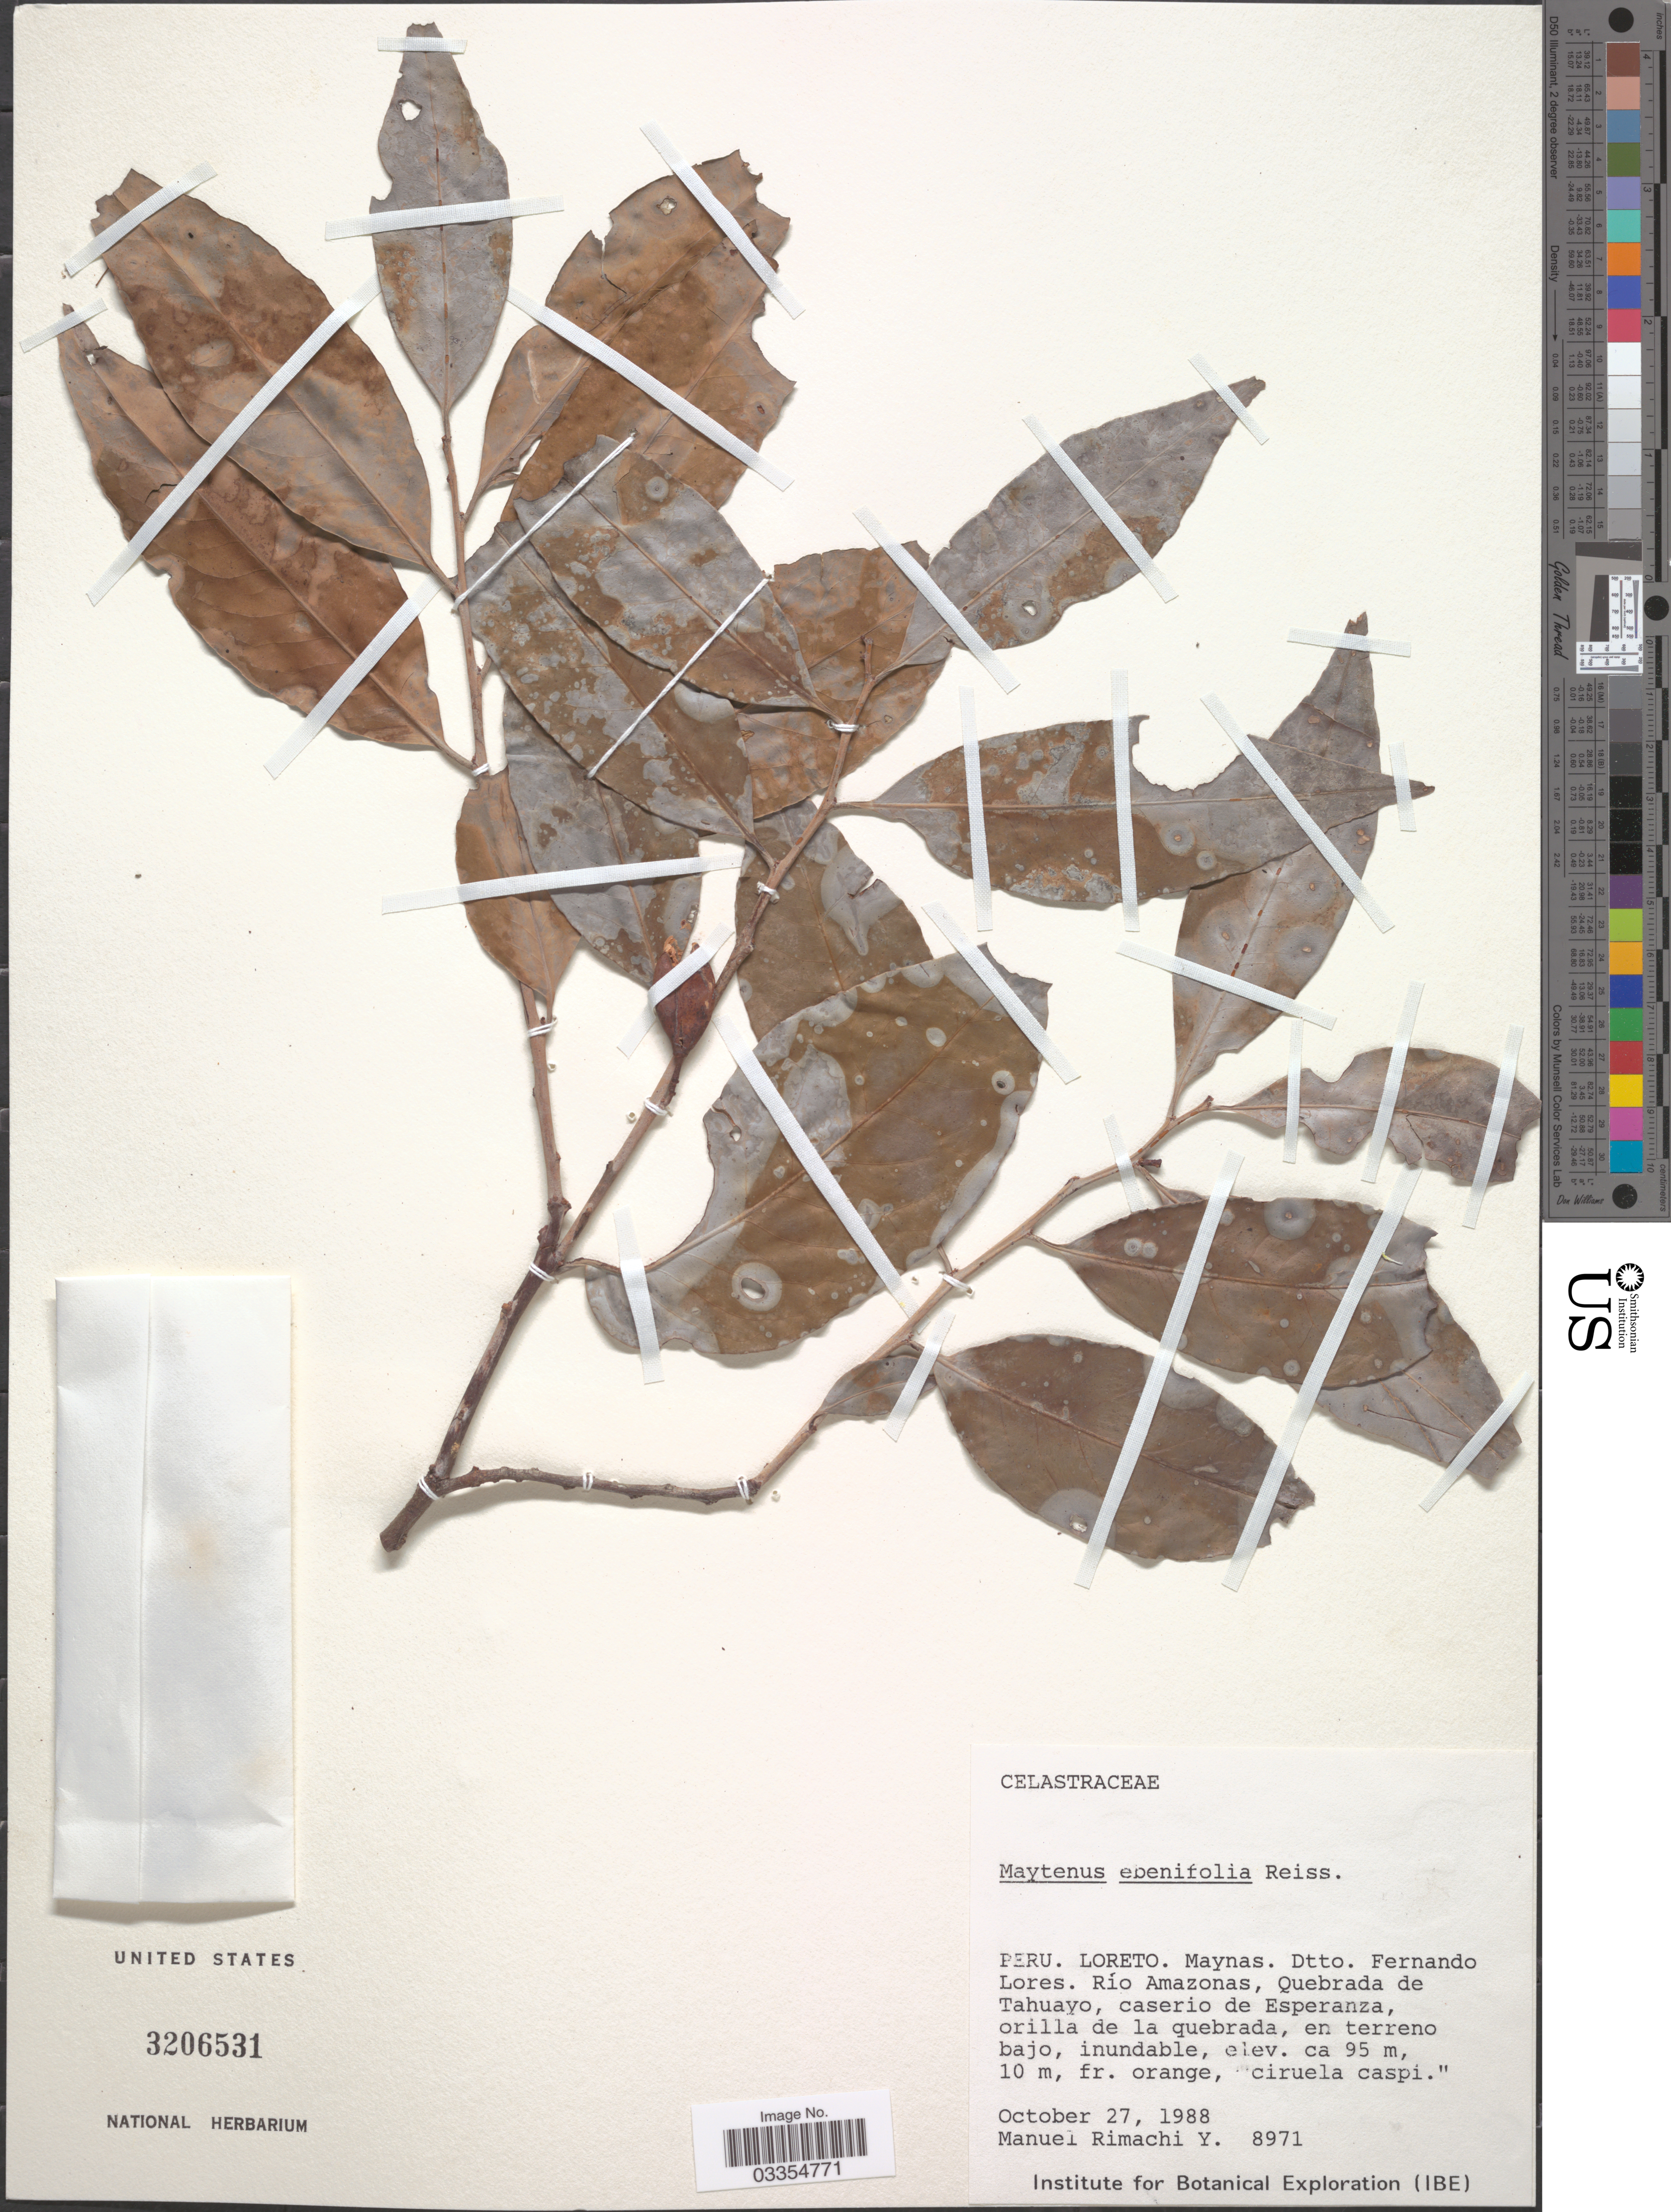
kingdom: Plantae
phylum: Tracheophyta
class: Magnoliopsida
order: Celastrales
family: Celastraceae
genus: Maytenus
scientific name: Maytenus ebenifolia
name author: Reissek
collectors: M. Rimachi Y.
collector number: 8971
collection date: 1988-10-27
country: Peru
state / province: Loreto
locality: Maynas. Dtto. Fernando. Lores. Río Amazones, Quebrada de Tahuayo, caserio de Esperanza.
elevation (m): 95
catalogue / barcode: US 3206531